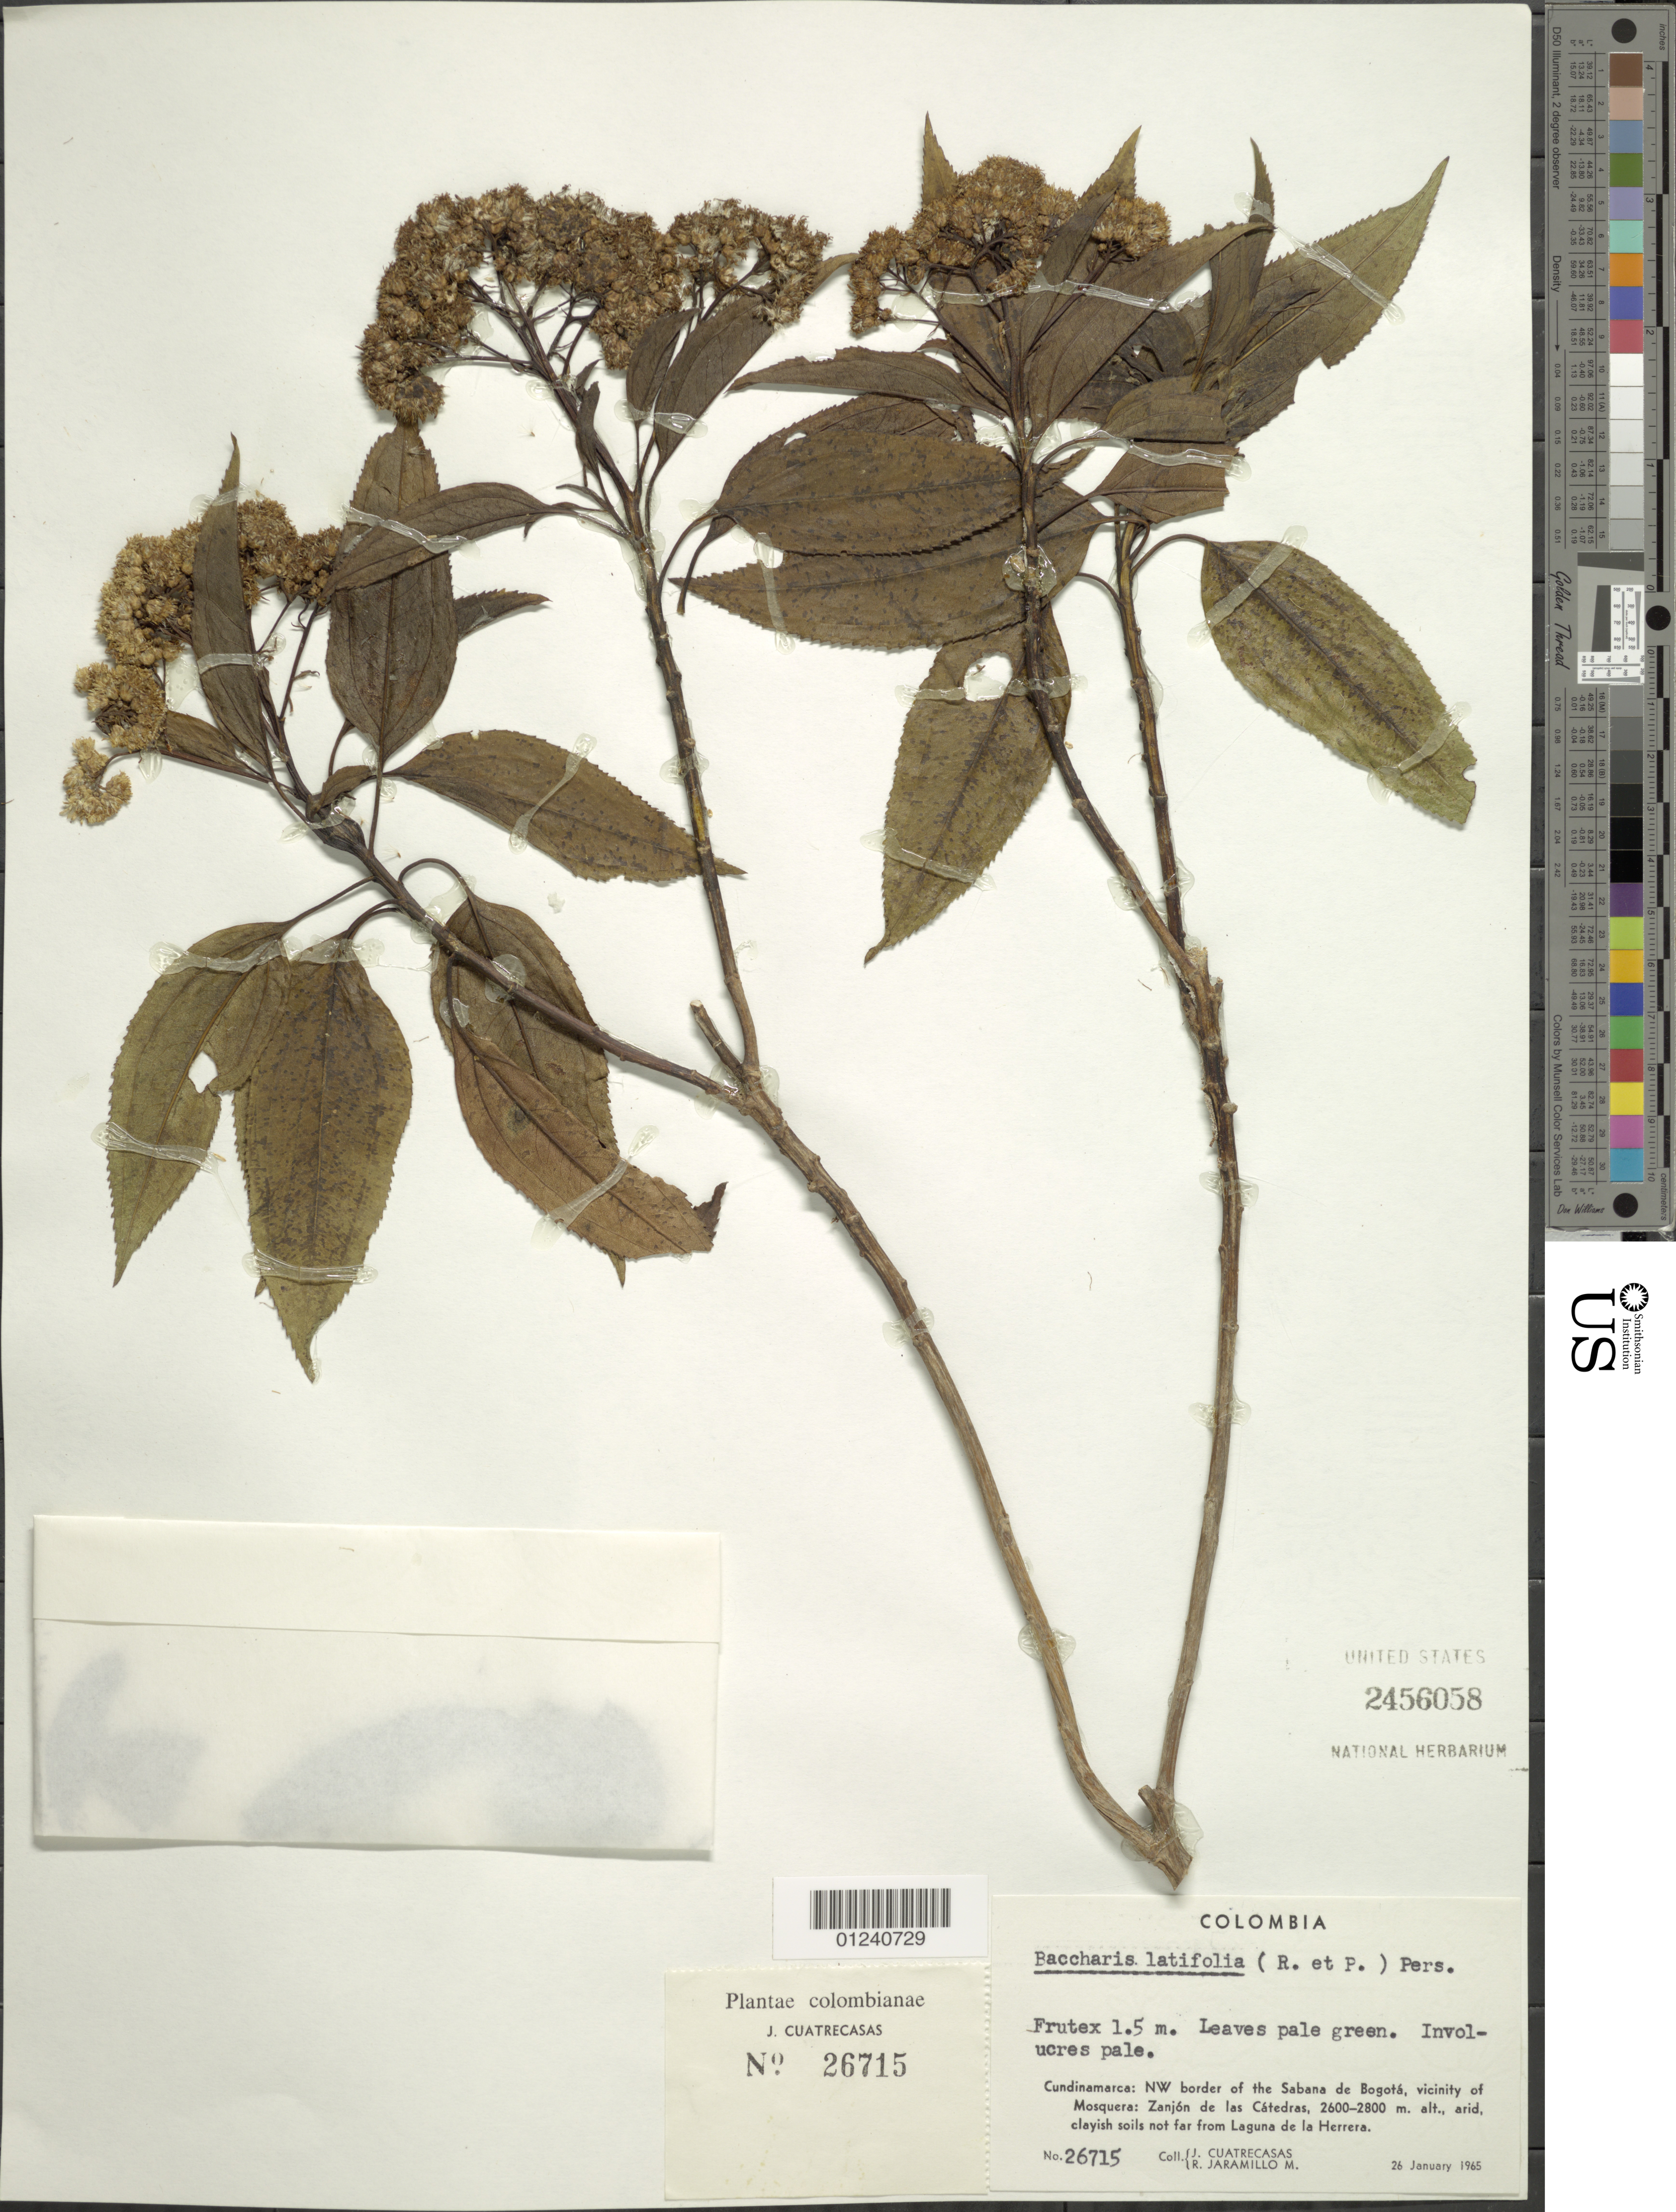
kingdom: Plantae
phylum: Tracheophyta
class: Magnoliopsida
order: Asterales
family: Asteraceae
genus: Baccharis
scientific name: Baccharis latifolia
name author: (Ruiz & Pav.) Pers.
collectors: J. Cuatrecasas & R. Jaramillo M.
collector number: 26715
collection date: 1965-01-26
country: Colombia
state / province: Cundinamarca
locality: NW border of the Sabana de Bogota, vicinity of Mosquera: Zanjon de las Catedras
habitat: arid, clayish soils not far from Laguna de la Herrera.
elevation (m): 2600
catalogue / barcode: US 2456058